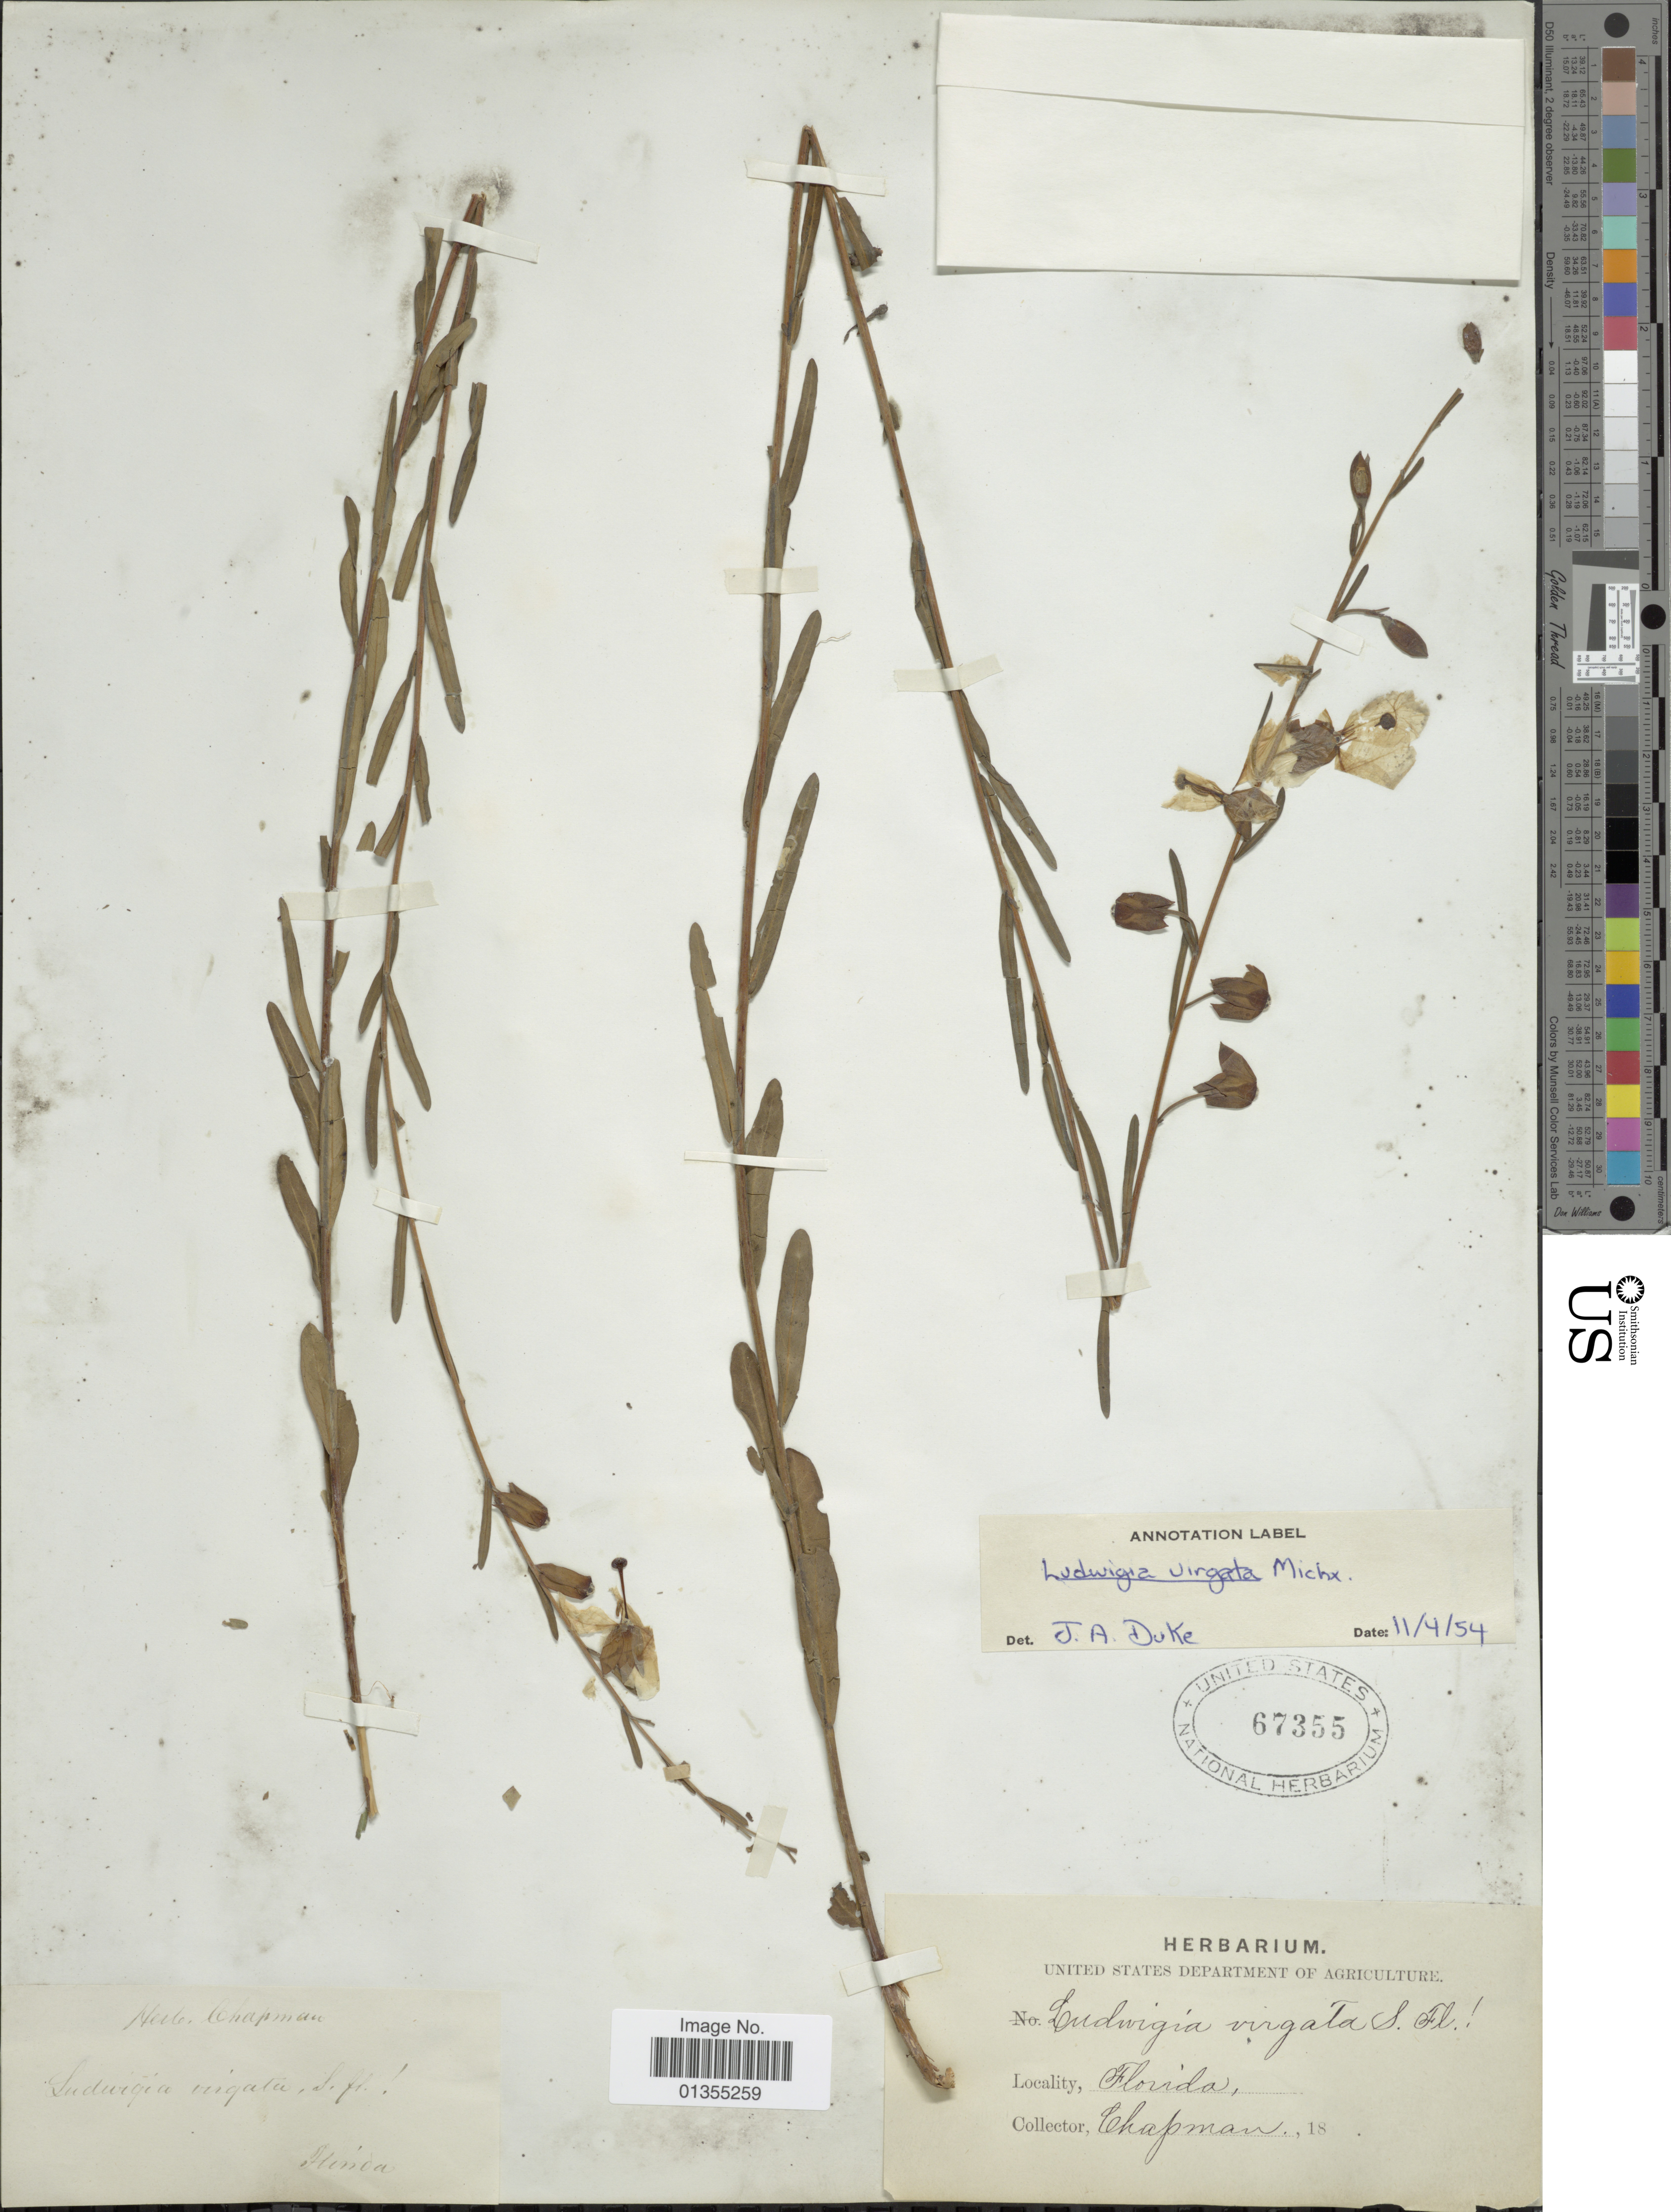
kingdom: Plantae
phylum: Tracheophyta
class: Magnoliopsida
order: Myrtales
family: Onagraceae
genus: Ludwigia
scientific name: Ludwigia virgata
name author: Michx.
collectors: A. Chapman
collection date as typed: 18--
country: United States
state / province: Florida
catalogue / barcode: US 67355